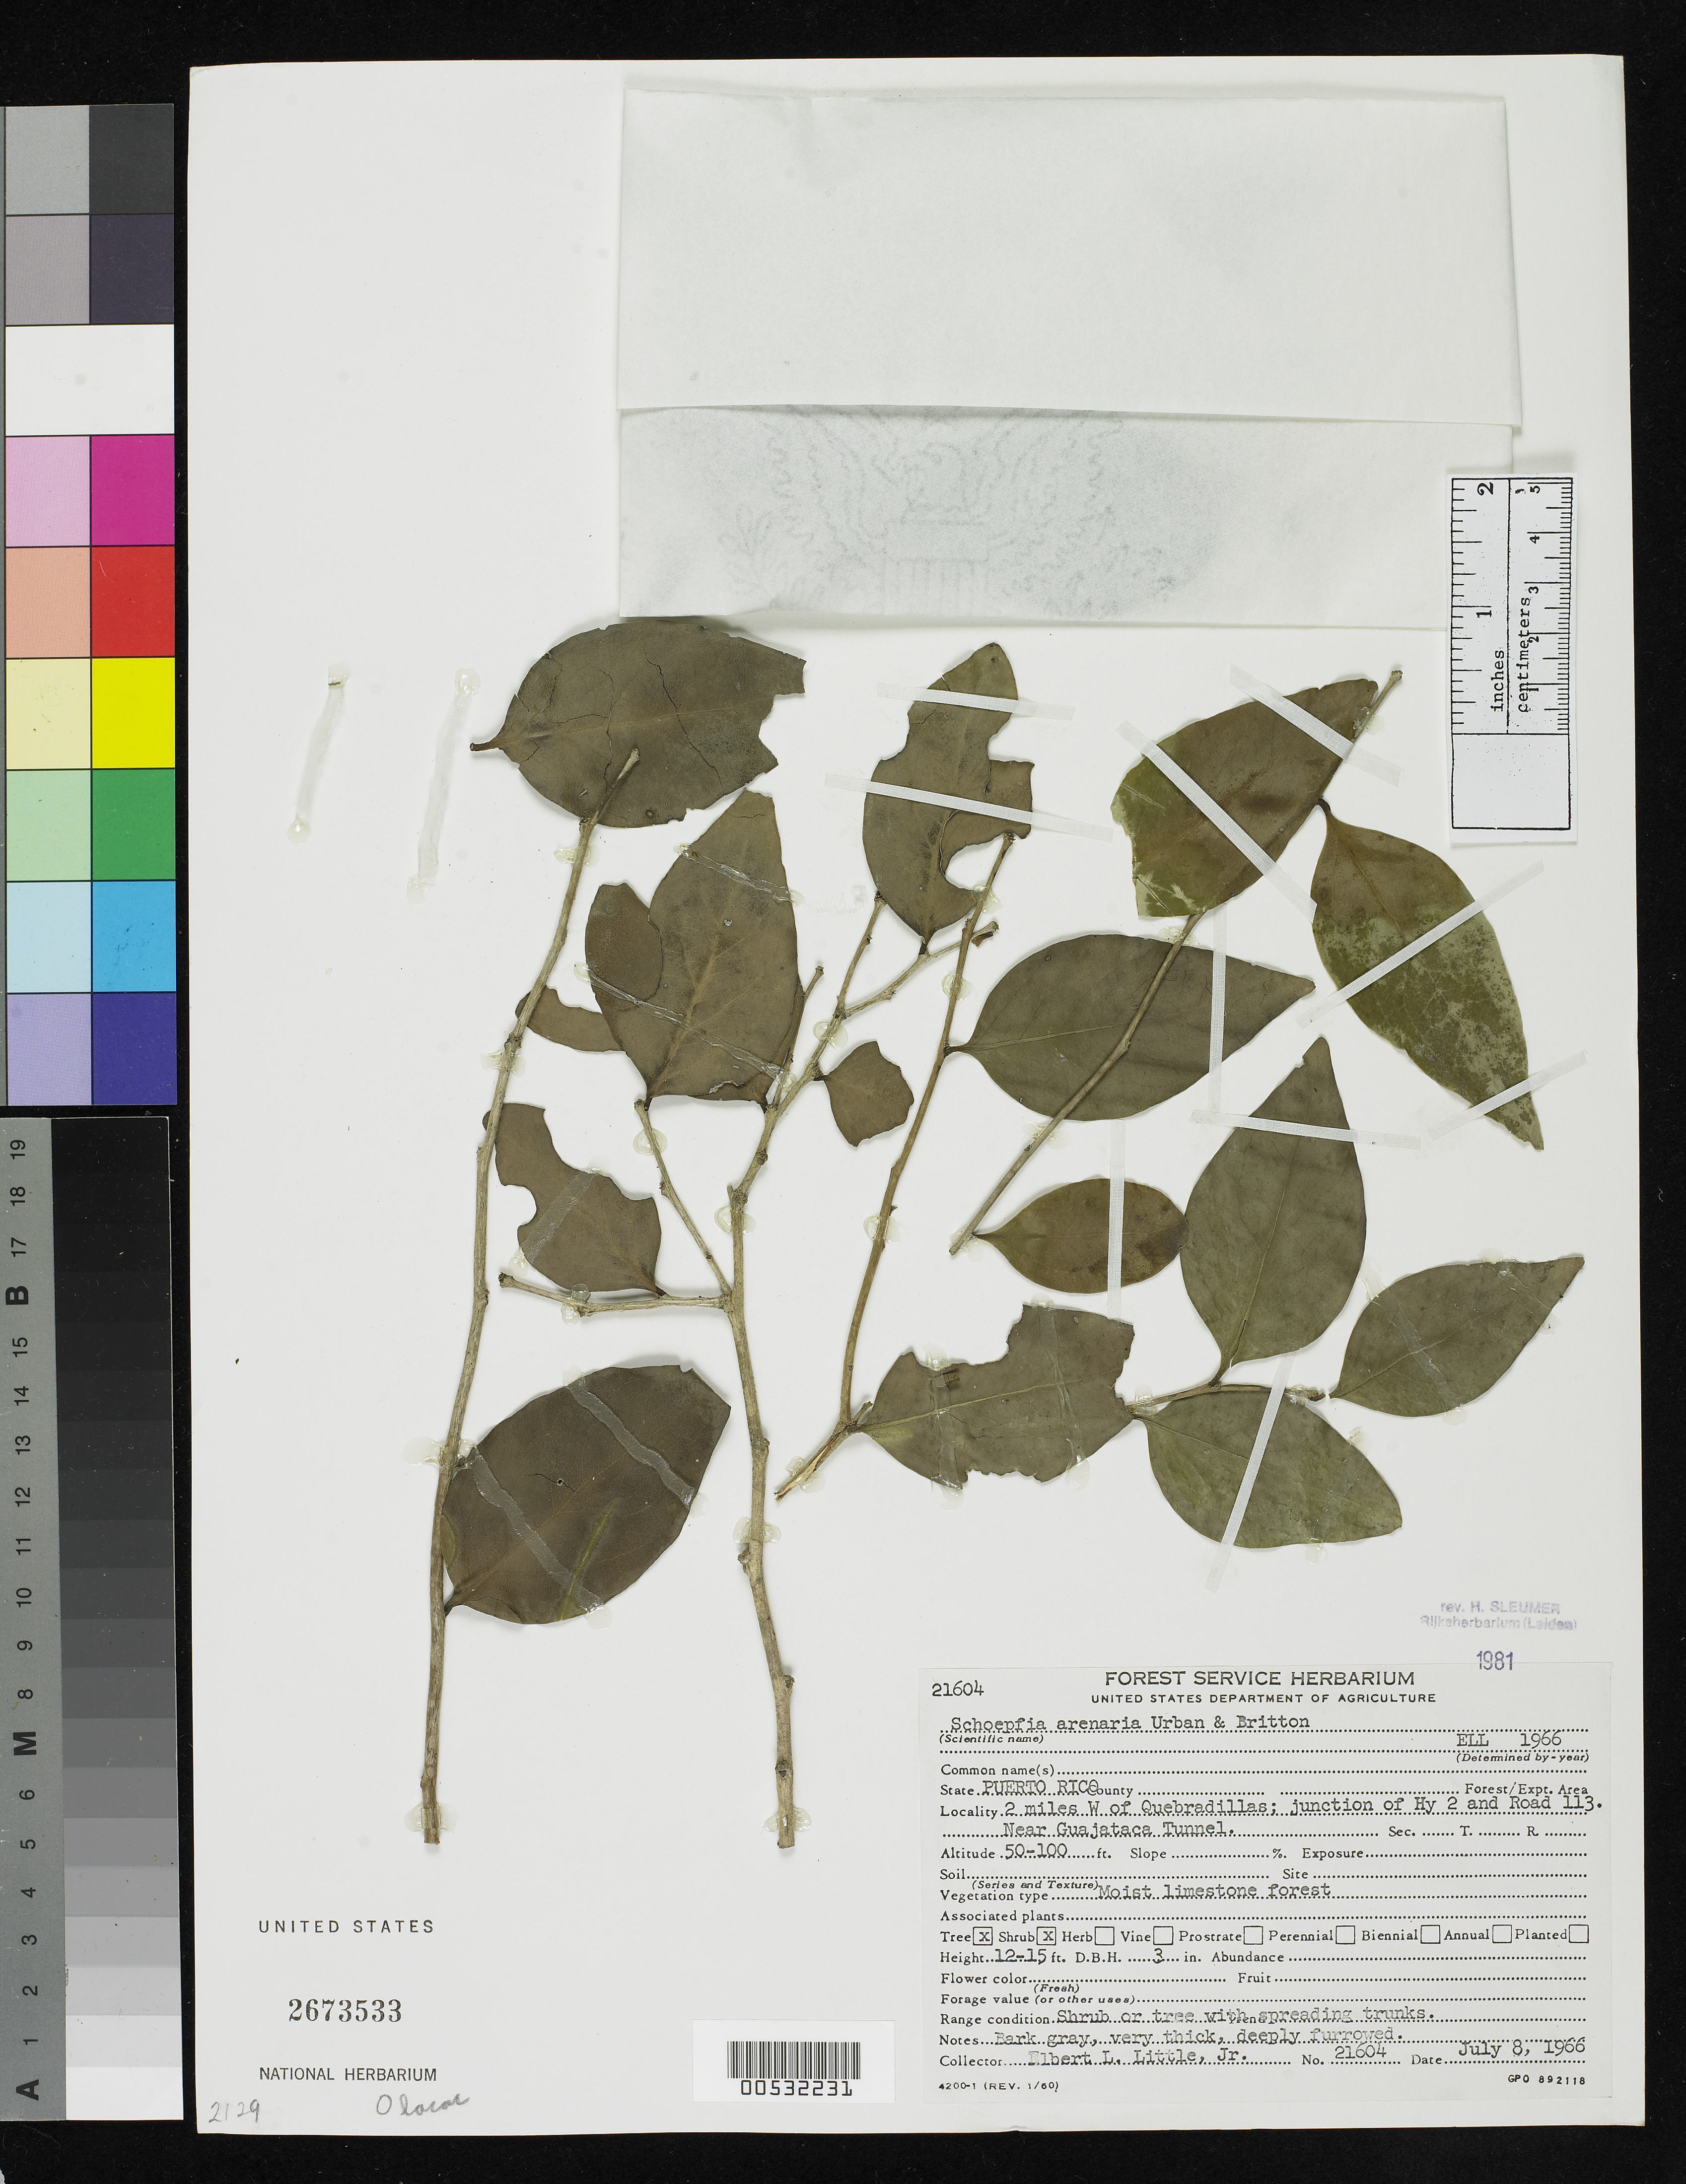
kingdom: Plantae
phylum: Tracheophyta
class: Magnoliopsida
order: Santalales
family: Schoepfiaceae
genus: Schoepfia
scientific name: Schoepfia arenaria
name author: Britton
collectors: E. L. Little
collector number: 21604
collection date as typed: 08 Jul 1966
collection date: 1966-07-08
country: Puerto Rico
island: Greater Antilles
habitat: Moist limestone forest.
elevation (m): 15.24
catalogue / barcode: US 2673533